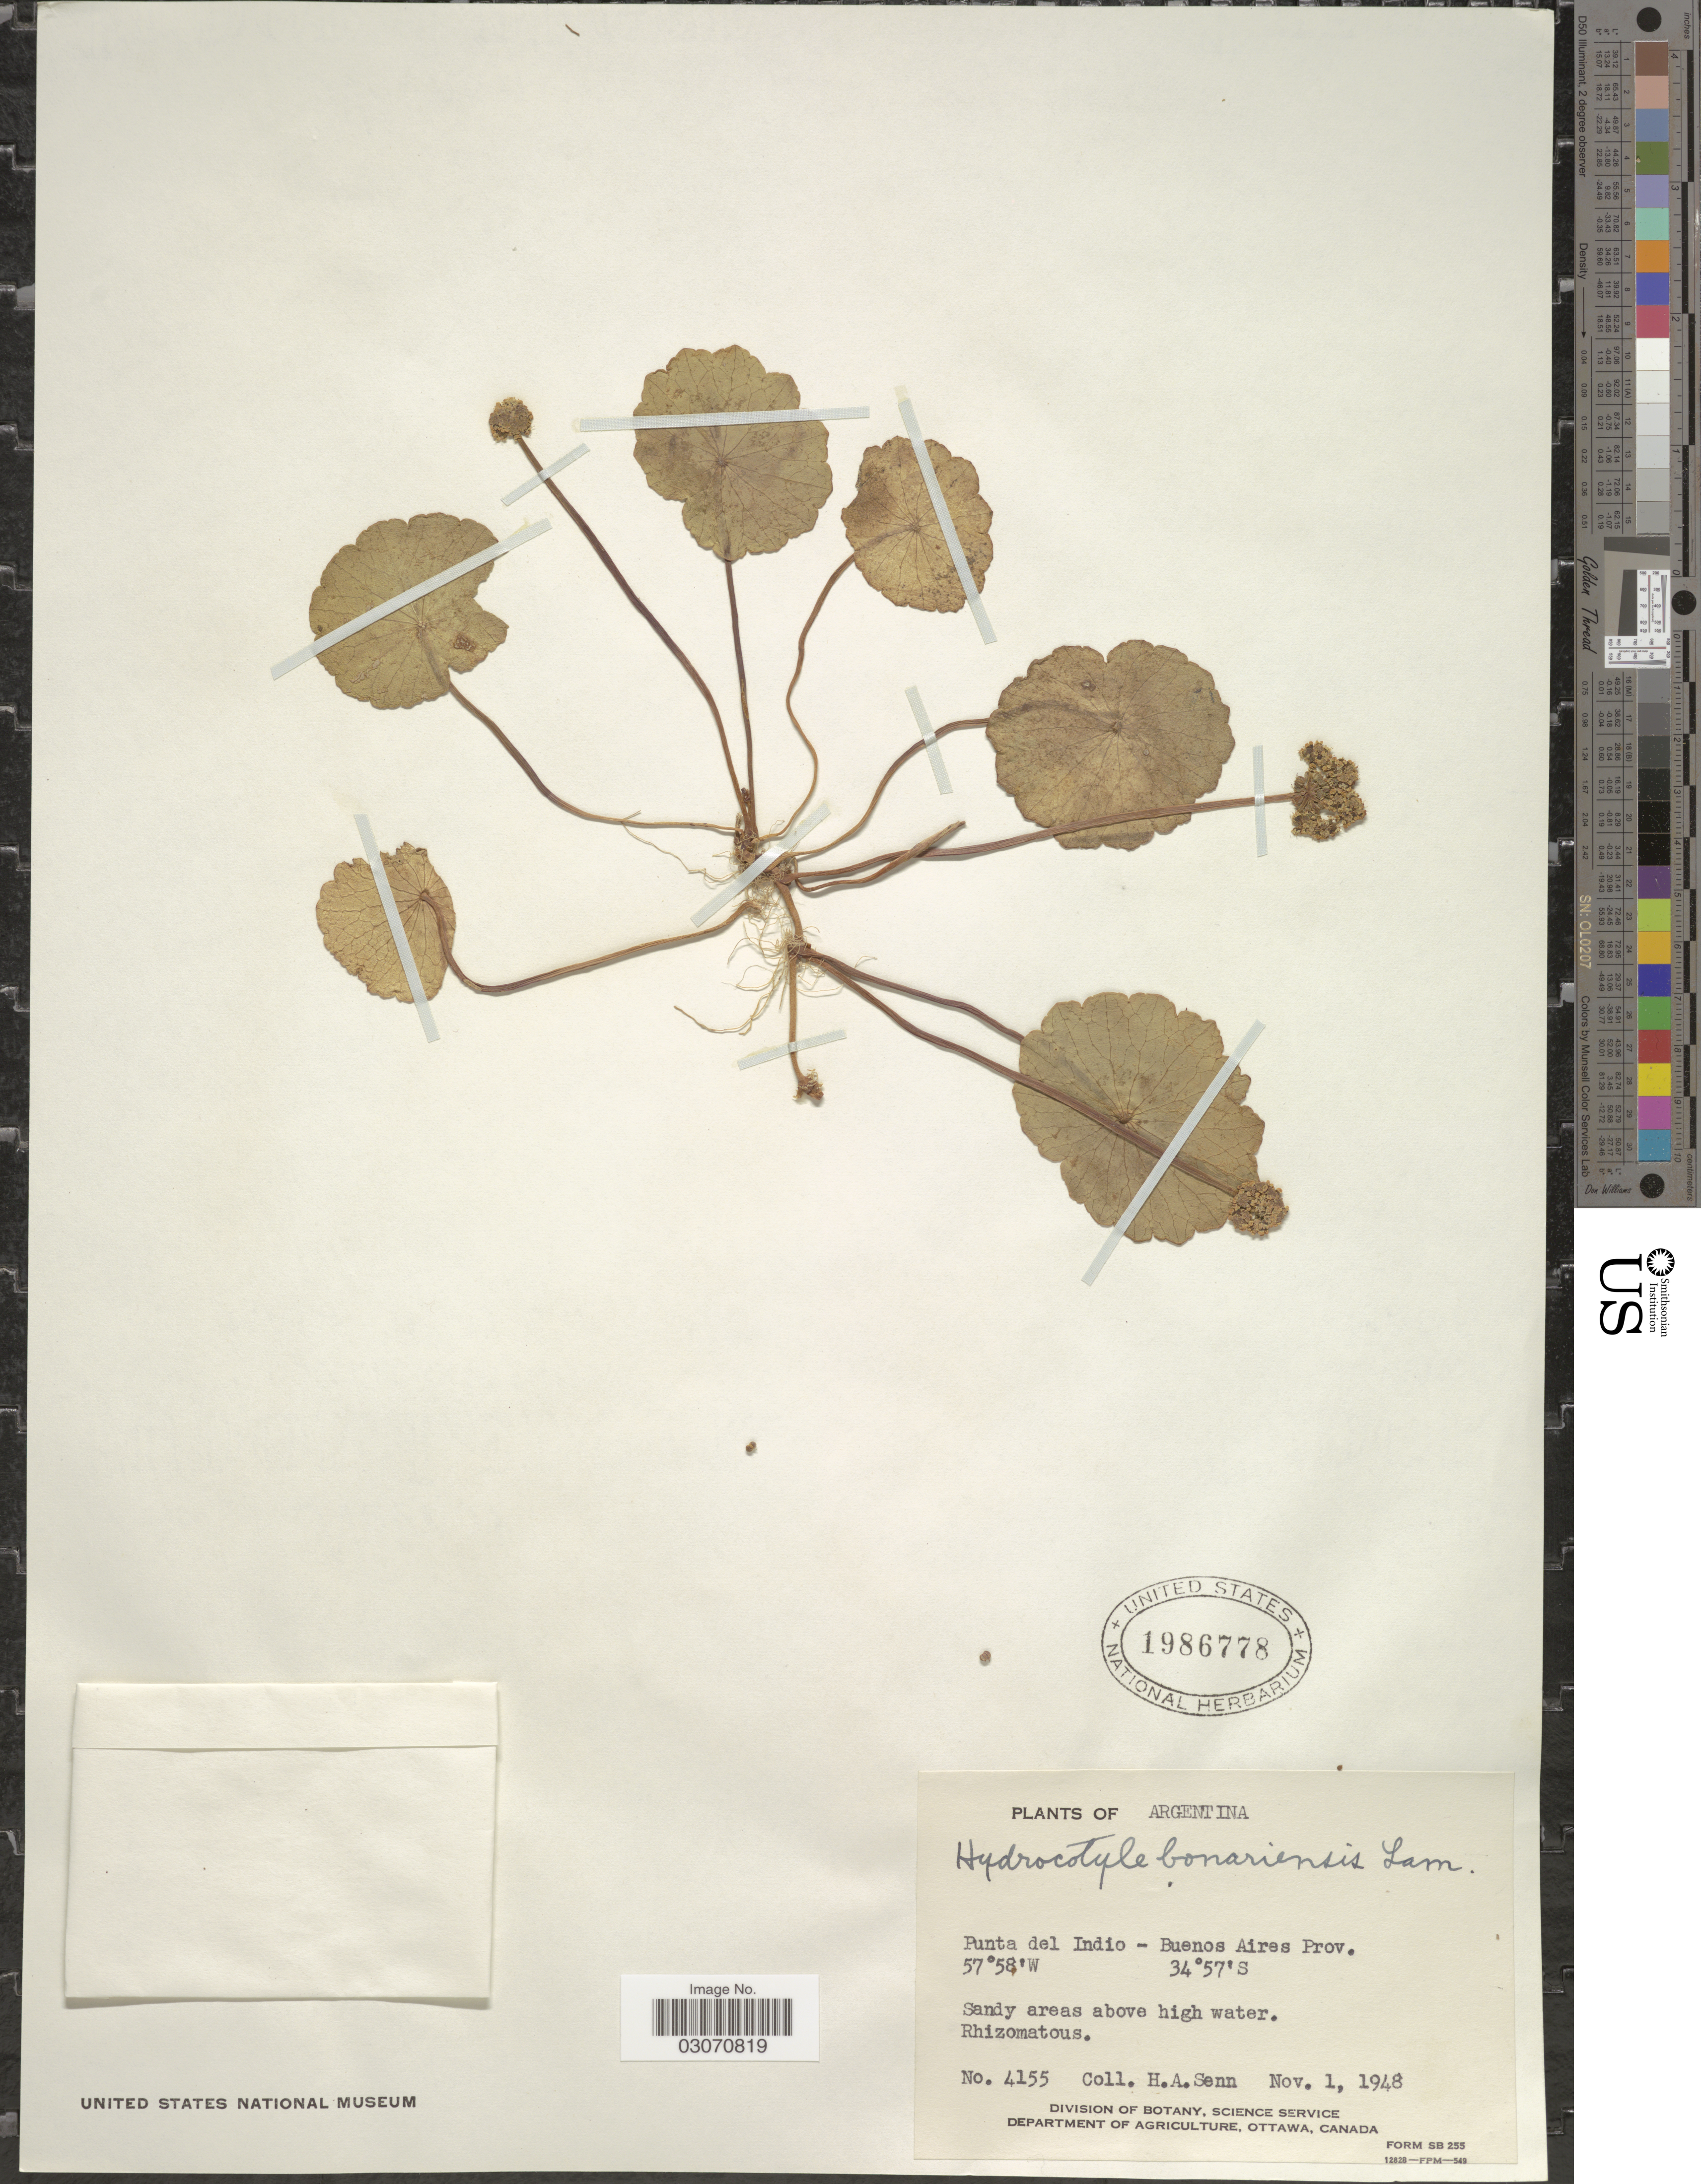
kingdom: Plantae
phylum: Tracheophyta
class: Magnoliopsida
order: Apiales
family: Araliaceae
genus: Hydrocotyle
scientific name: Hydrocotyle bonariensis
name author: Lam.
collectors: H. Senn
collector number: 4155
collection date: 1948-11-01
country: Argentina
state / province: Buenos Aires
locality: Punta del Indio. Sandy areas above high water.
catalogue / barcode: US 1986778